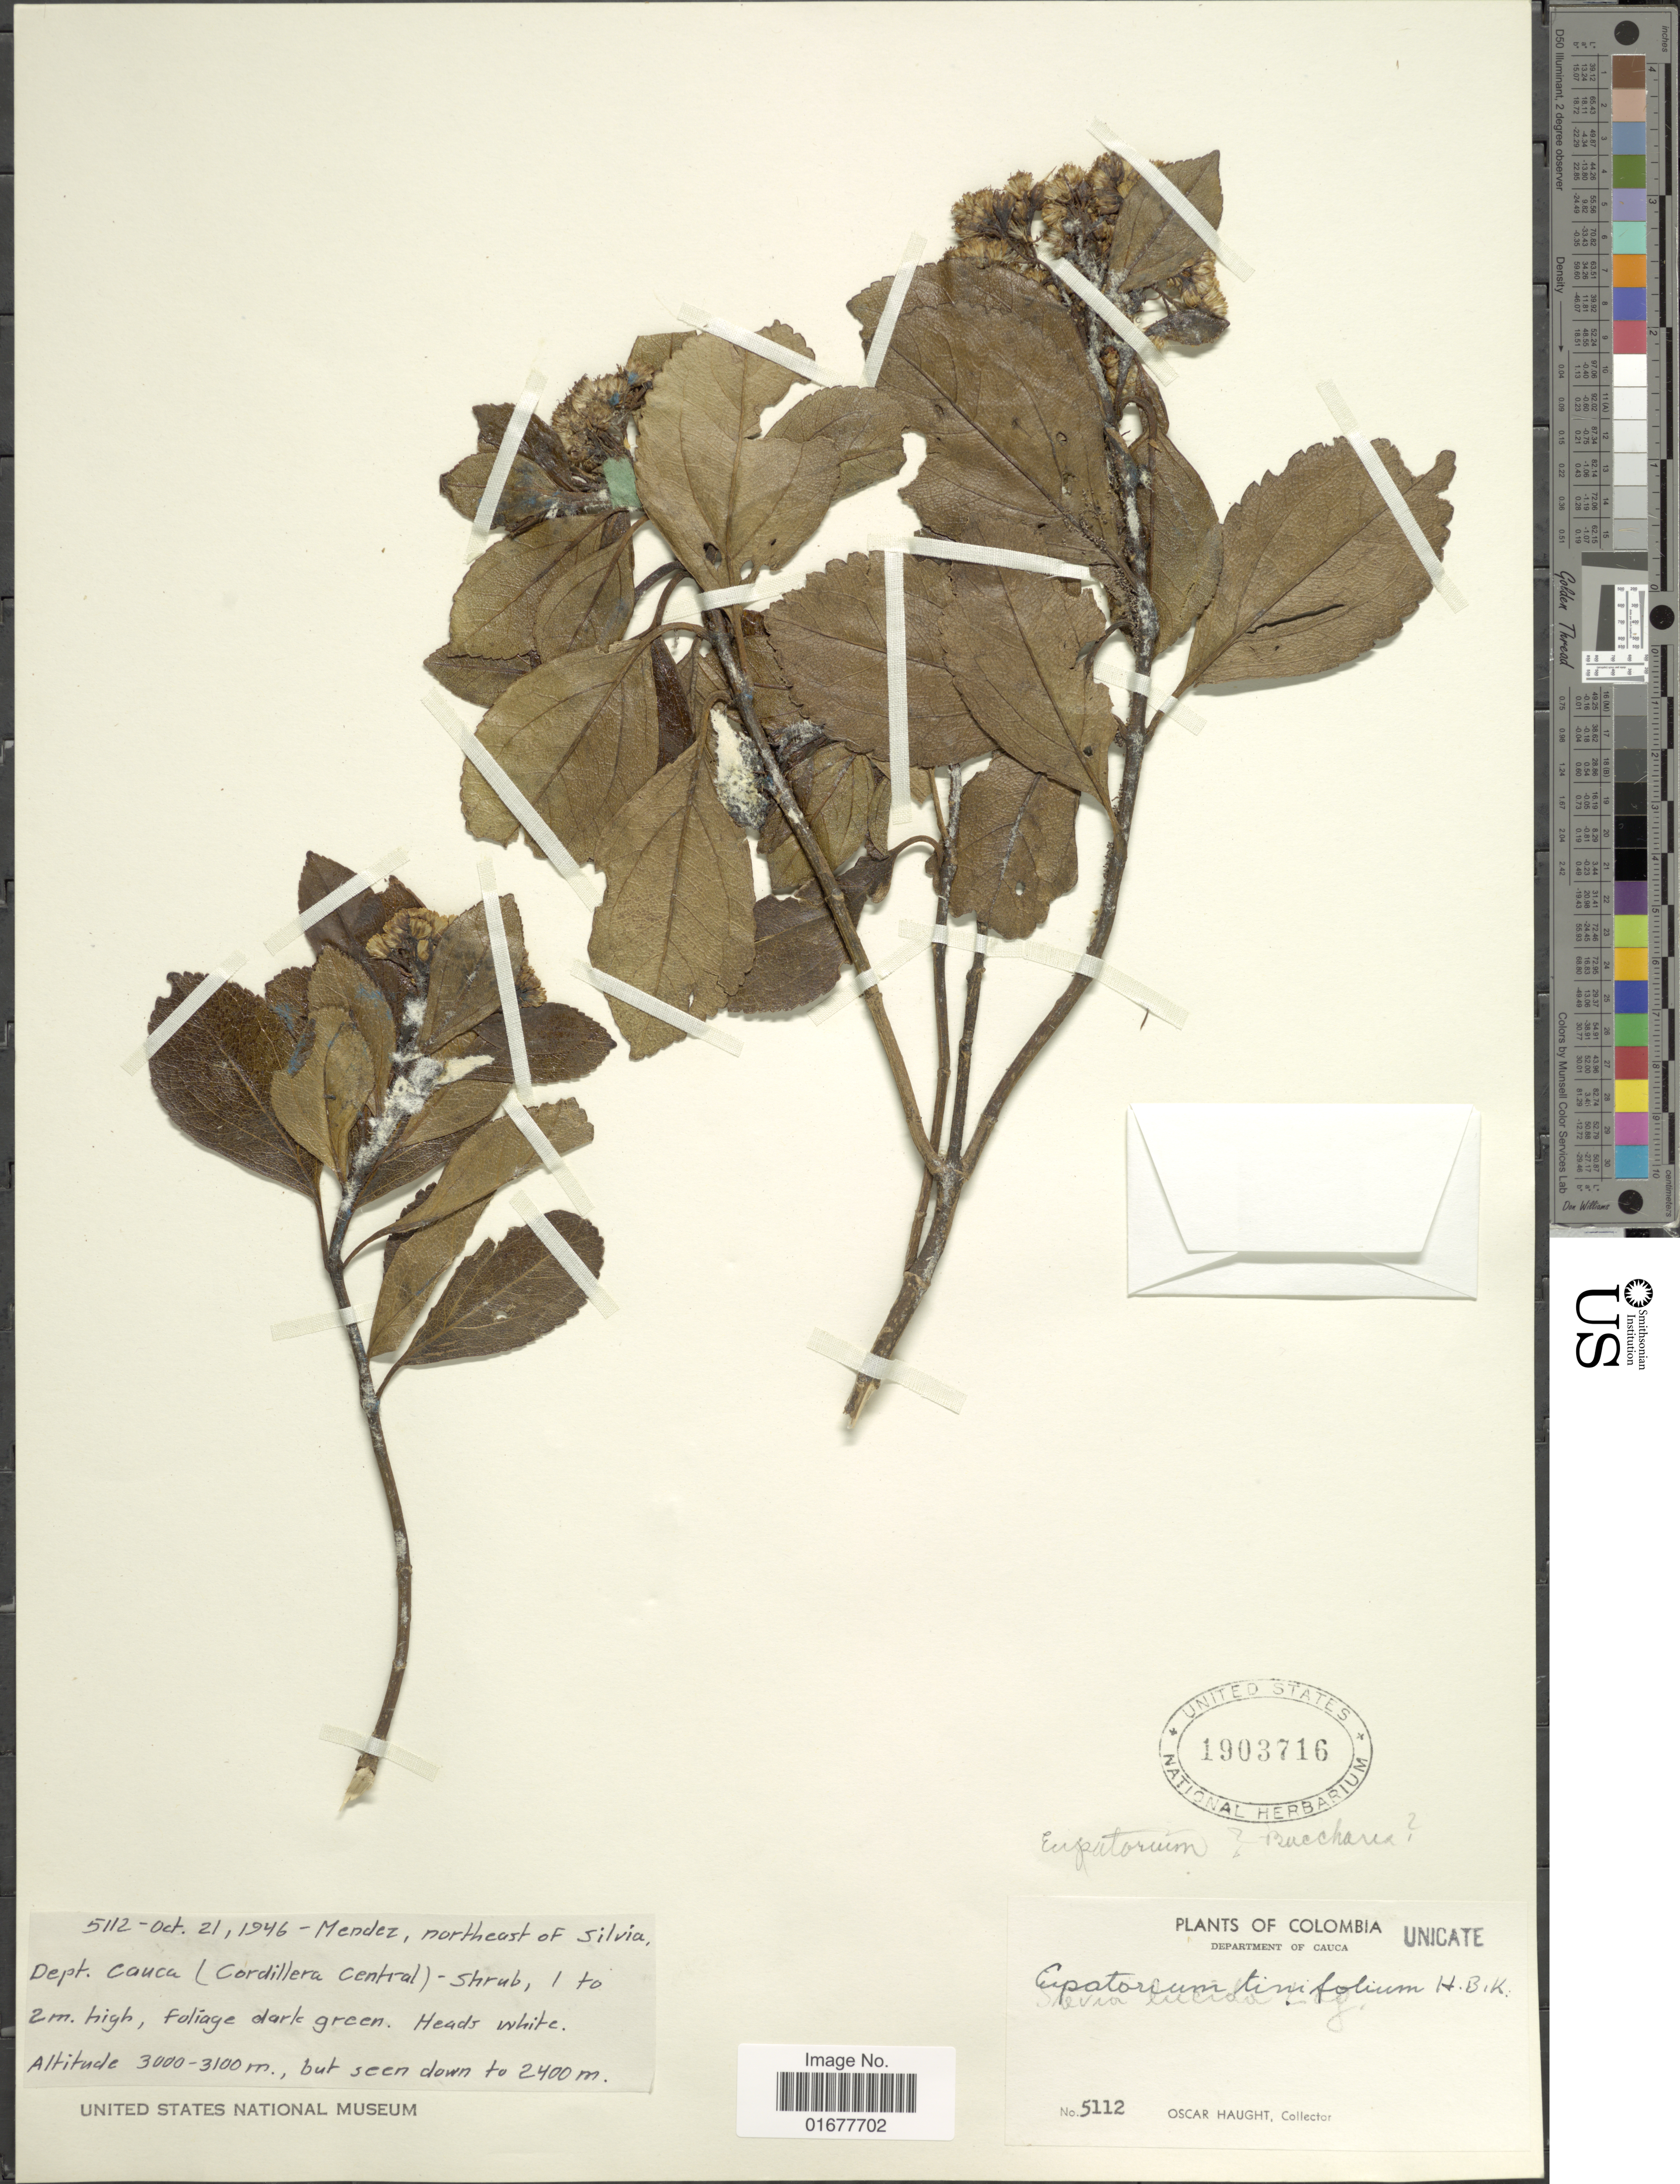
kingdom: Plantae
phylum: Tracheophyta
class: Magnoliopsida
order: Asterales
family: Asteraceae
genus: Ageratina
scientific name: Ageratina tinifolia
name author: (Kunth) R.M. King & H. Rob.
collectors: O. L. Haught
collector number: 5112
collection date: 1946-10-21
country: Colombia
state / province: Cauca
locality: Mendez, northeast of Silvia, (Cordillera Central)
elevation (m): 3000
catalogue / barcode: US 1903716